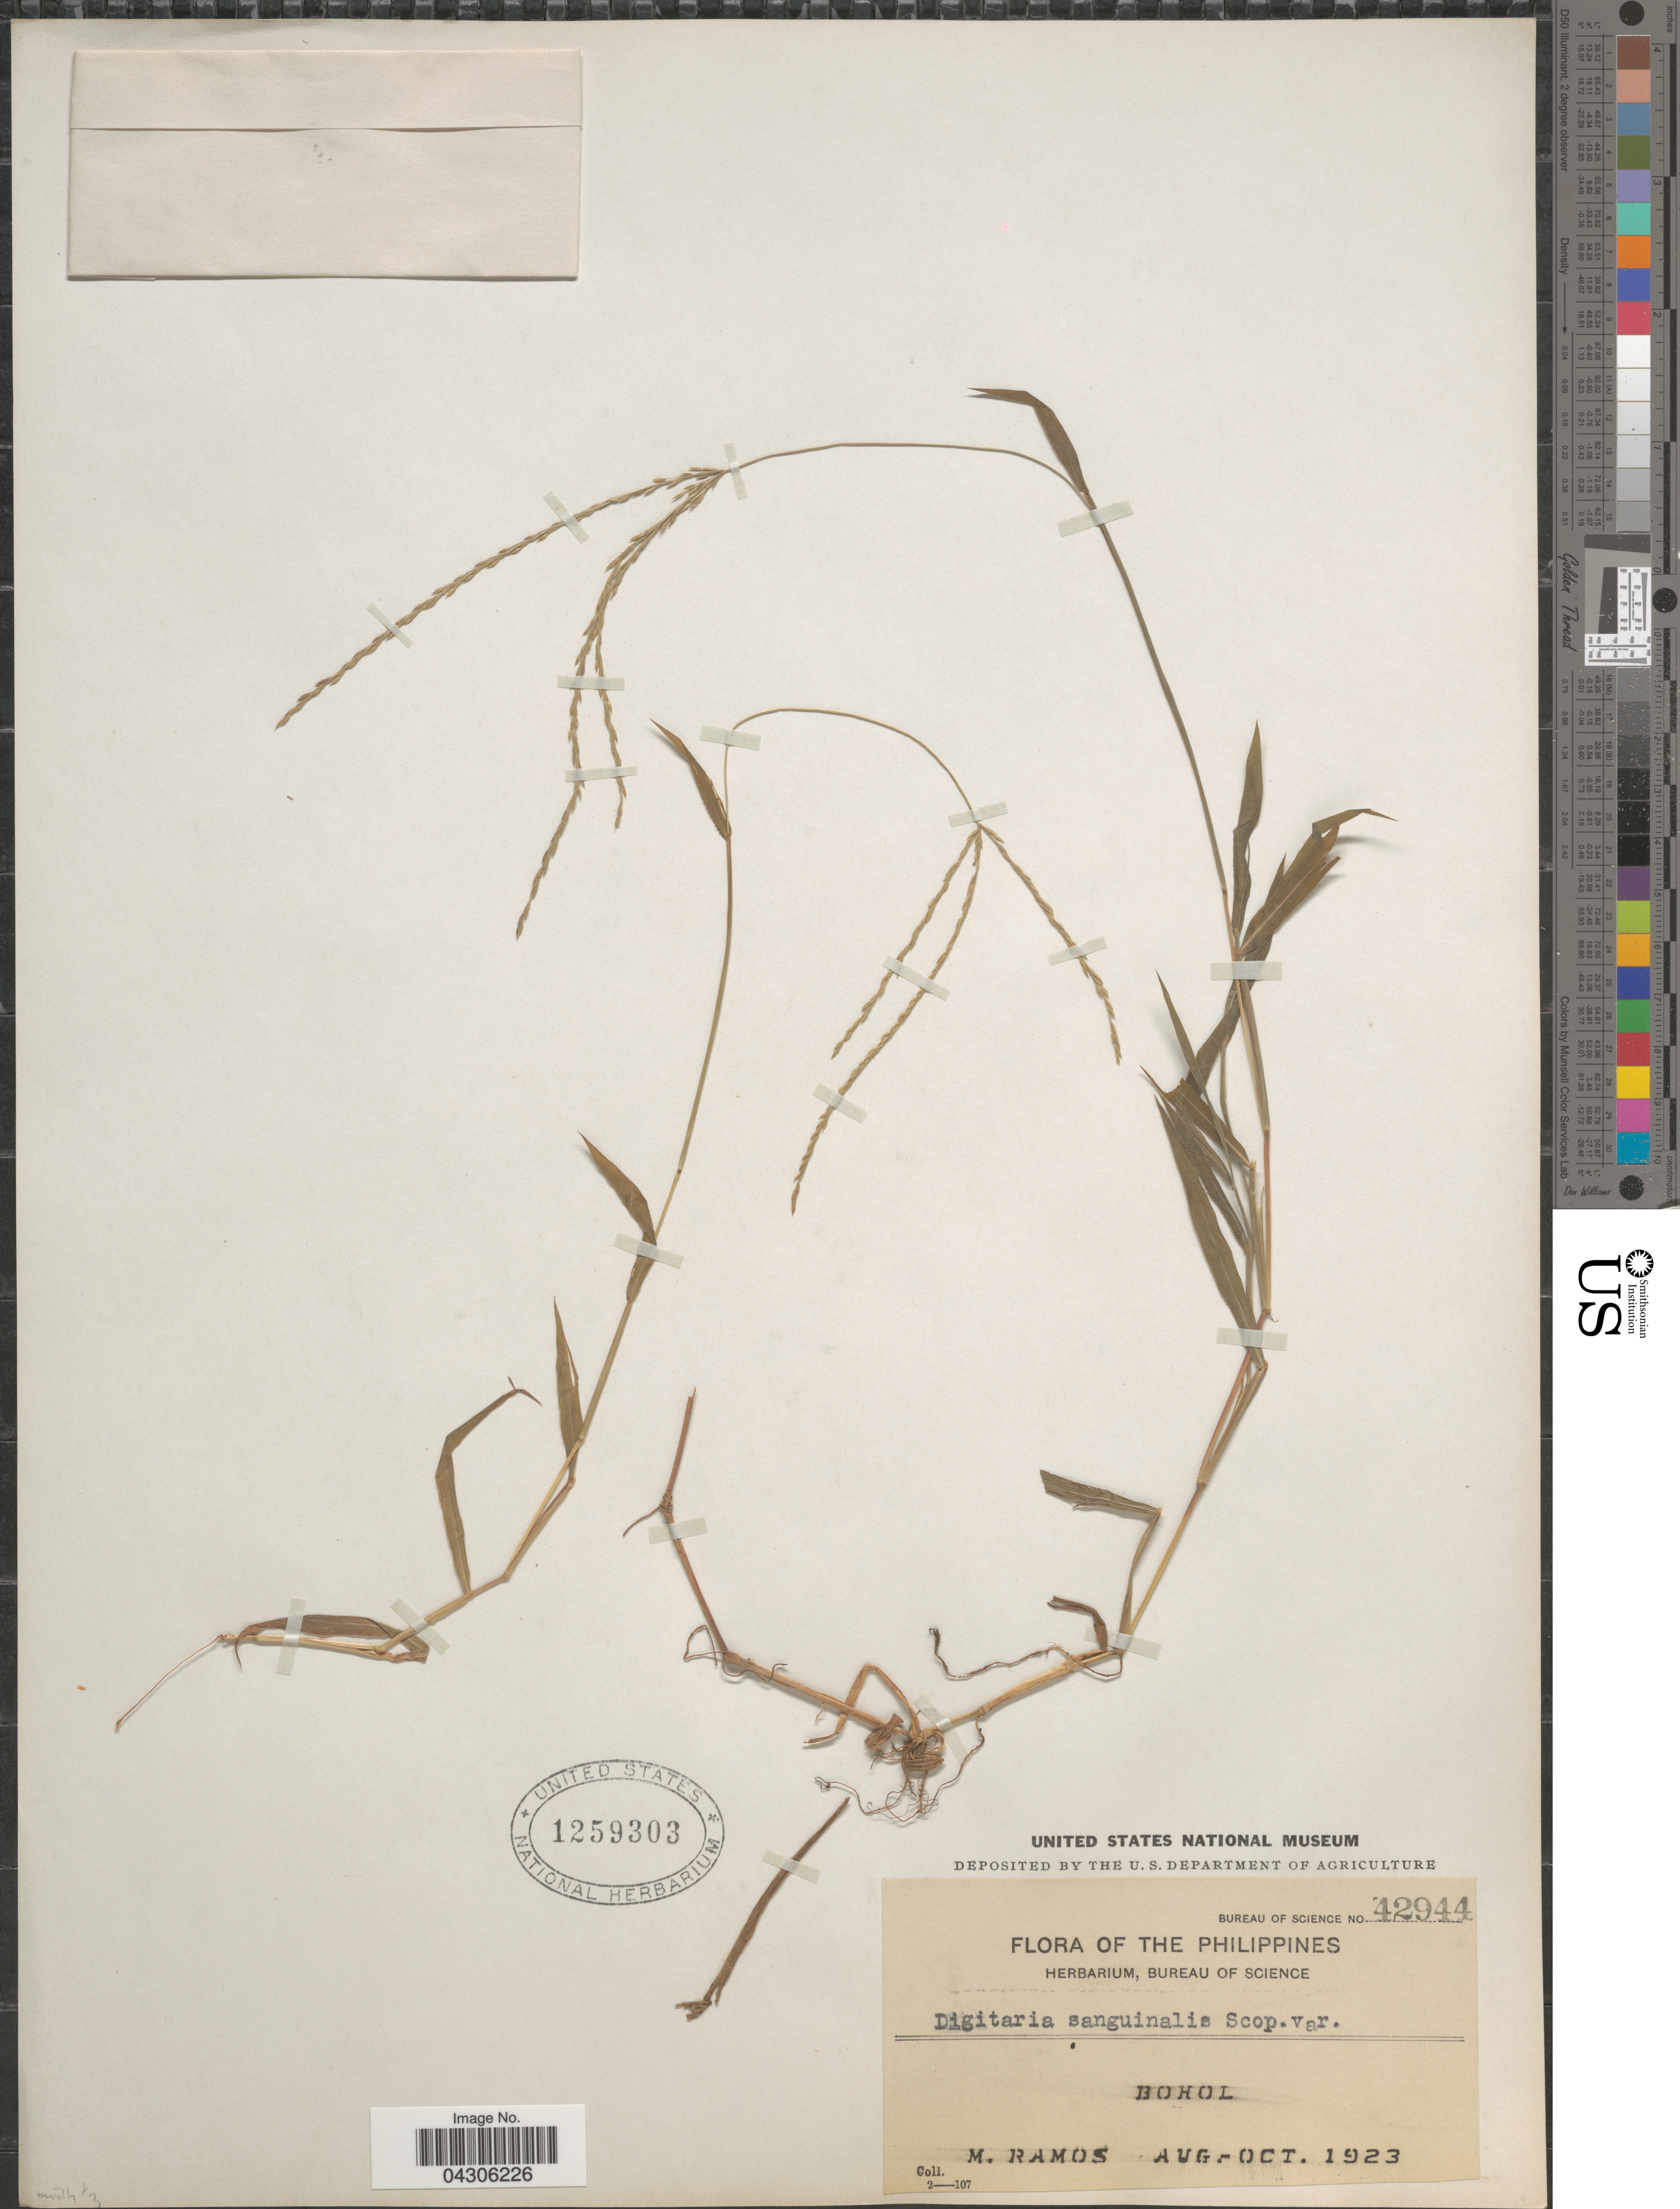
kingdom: Plantae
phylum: Tracheophyta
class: Liliopsida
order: Poales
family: Poaceae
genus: Digitaria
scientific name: Digitaria sanguinalis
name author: (L.) Scop.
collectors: M. Ramos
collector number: Bureau of Science 42944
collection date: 1923-08/1923-10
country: Philippines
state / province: Central Visayas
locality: Bohol.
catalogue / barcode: US 1259303